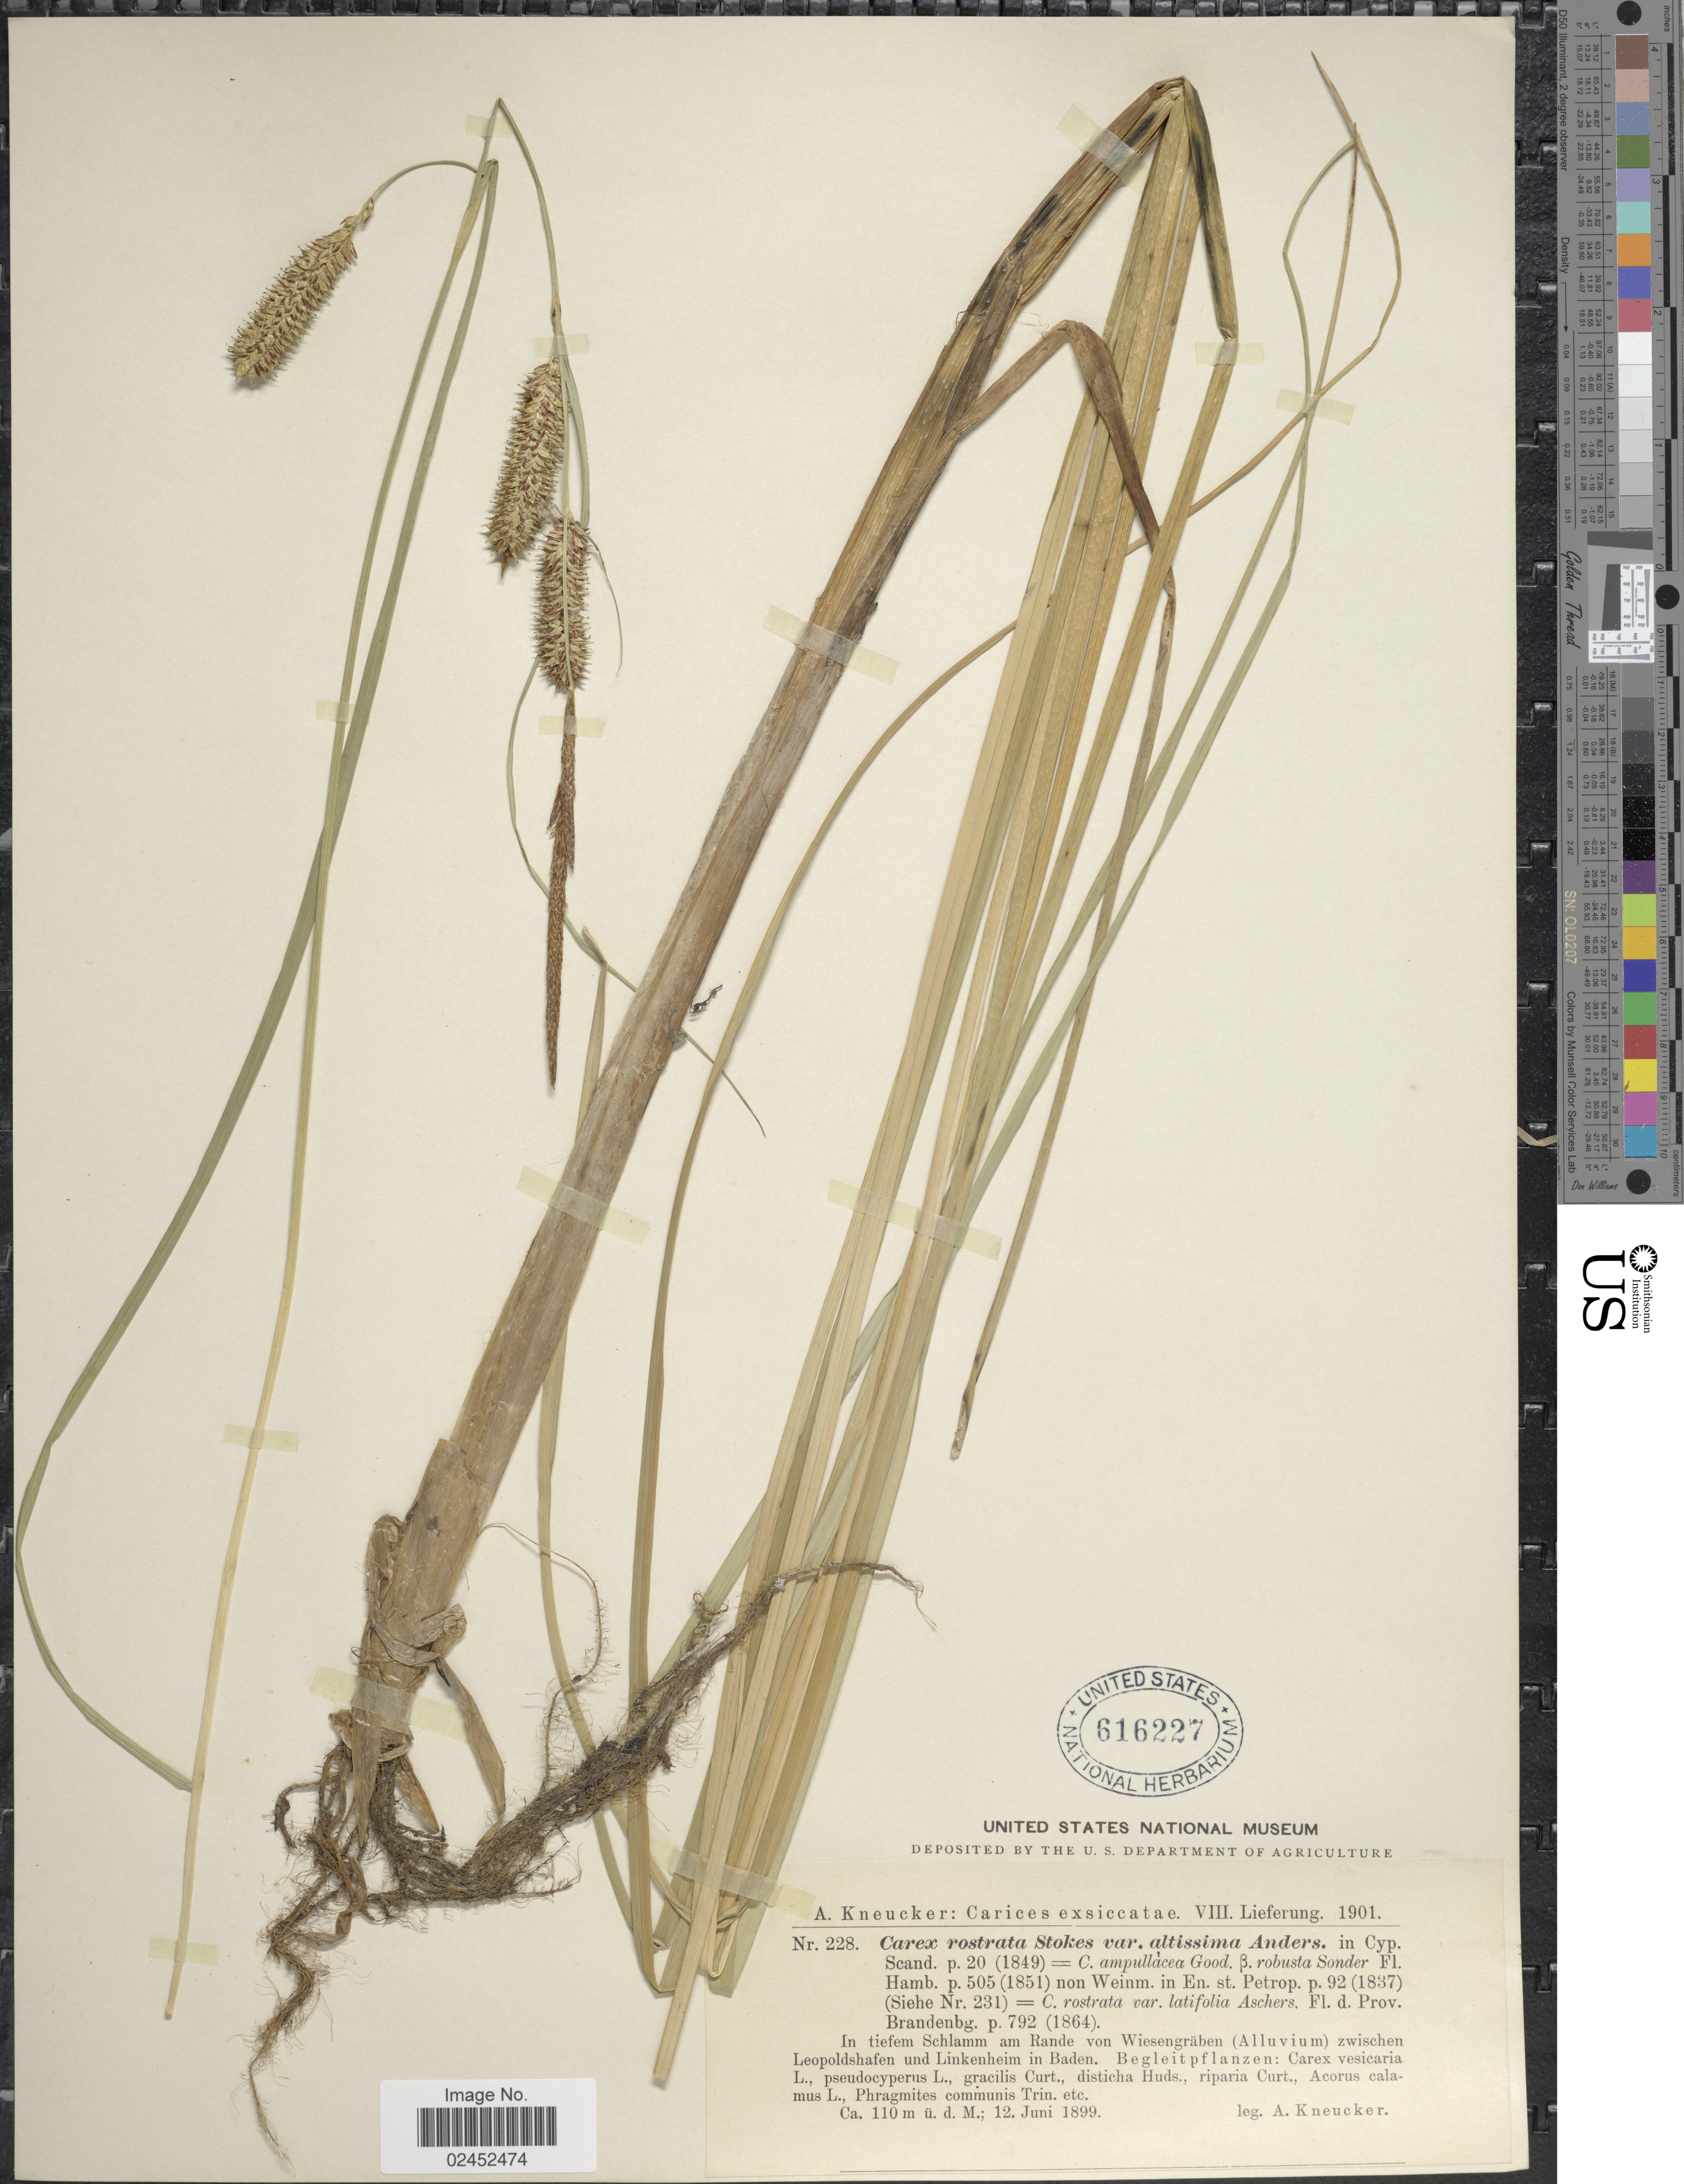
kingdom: Plantae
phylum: Tracheophyta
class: Liliopsida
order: Poales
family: Cyperaceae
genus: Carex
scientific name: Carex rostrata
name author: Stokes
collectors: A. Kneucker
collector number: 228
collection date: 1899-06-12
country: Germany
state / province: Baden-Württemberg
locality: In tiefem Schlamm am Rande von Wiesengraben (Alluvium) zwischen Leopoldshafen und Linkenheim in Baden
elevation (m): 110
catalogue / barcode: US 616227